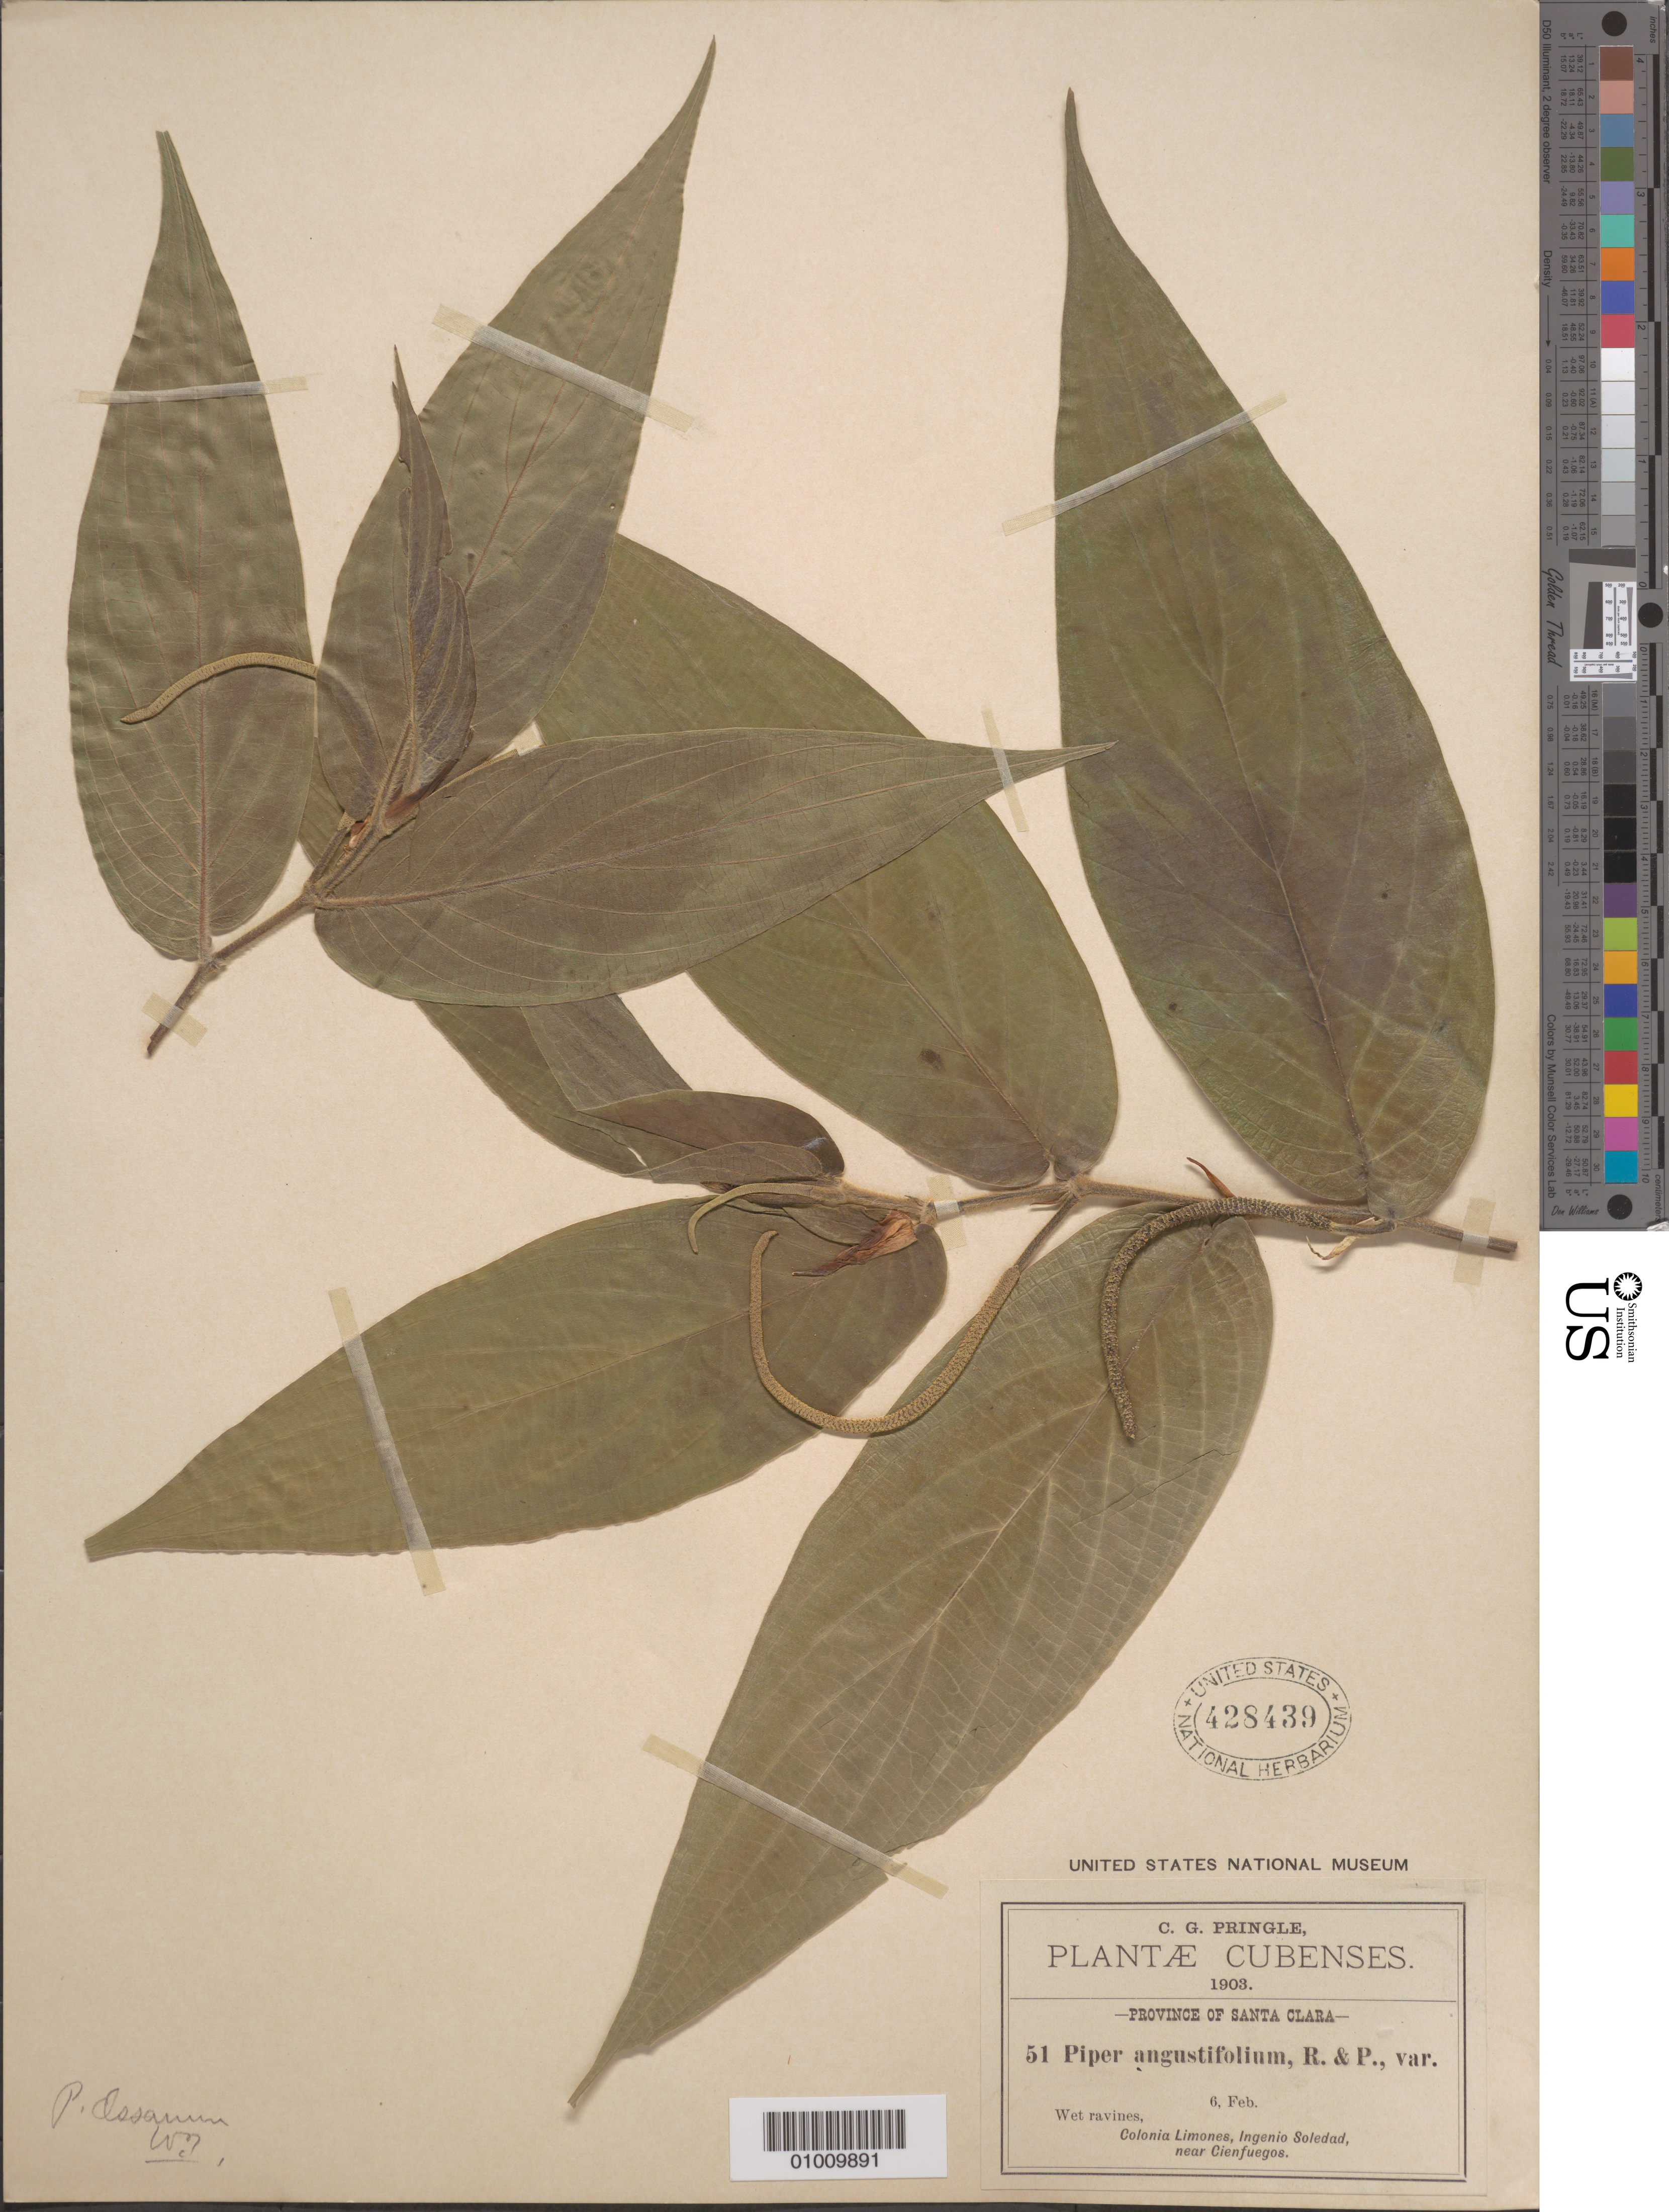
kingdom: Plantae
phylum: Tracheophyta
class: Magnoliopsida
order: Piperales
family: Piperaceae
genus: Piper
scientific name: Piper ossanum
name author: (C. DC.) Trel.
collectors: C. G. Pringle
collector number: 51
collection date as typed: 06 Feb 1903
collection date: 1903-02-06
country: Cuba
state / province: Cienfuegos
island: Cuba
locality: Wet Ravines in Limones, Soledad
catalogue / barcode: US 428439